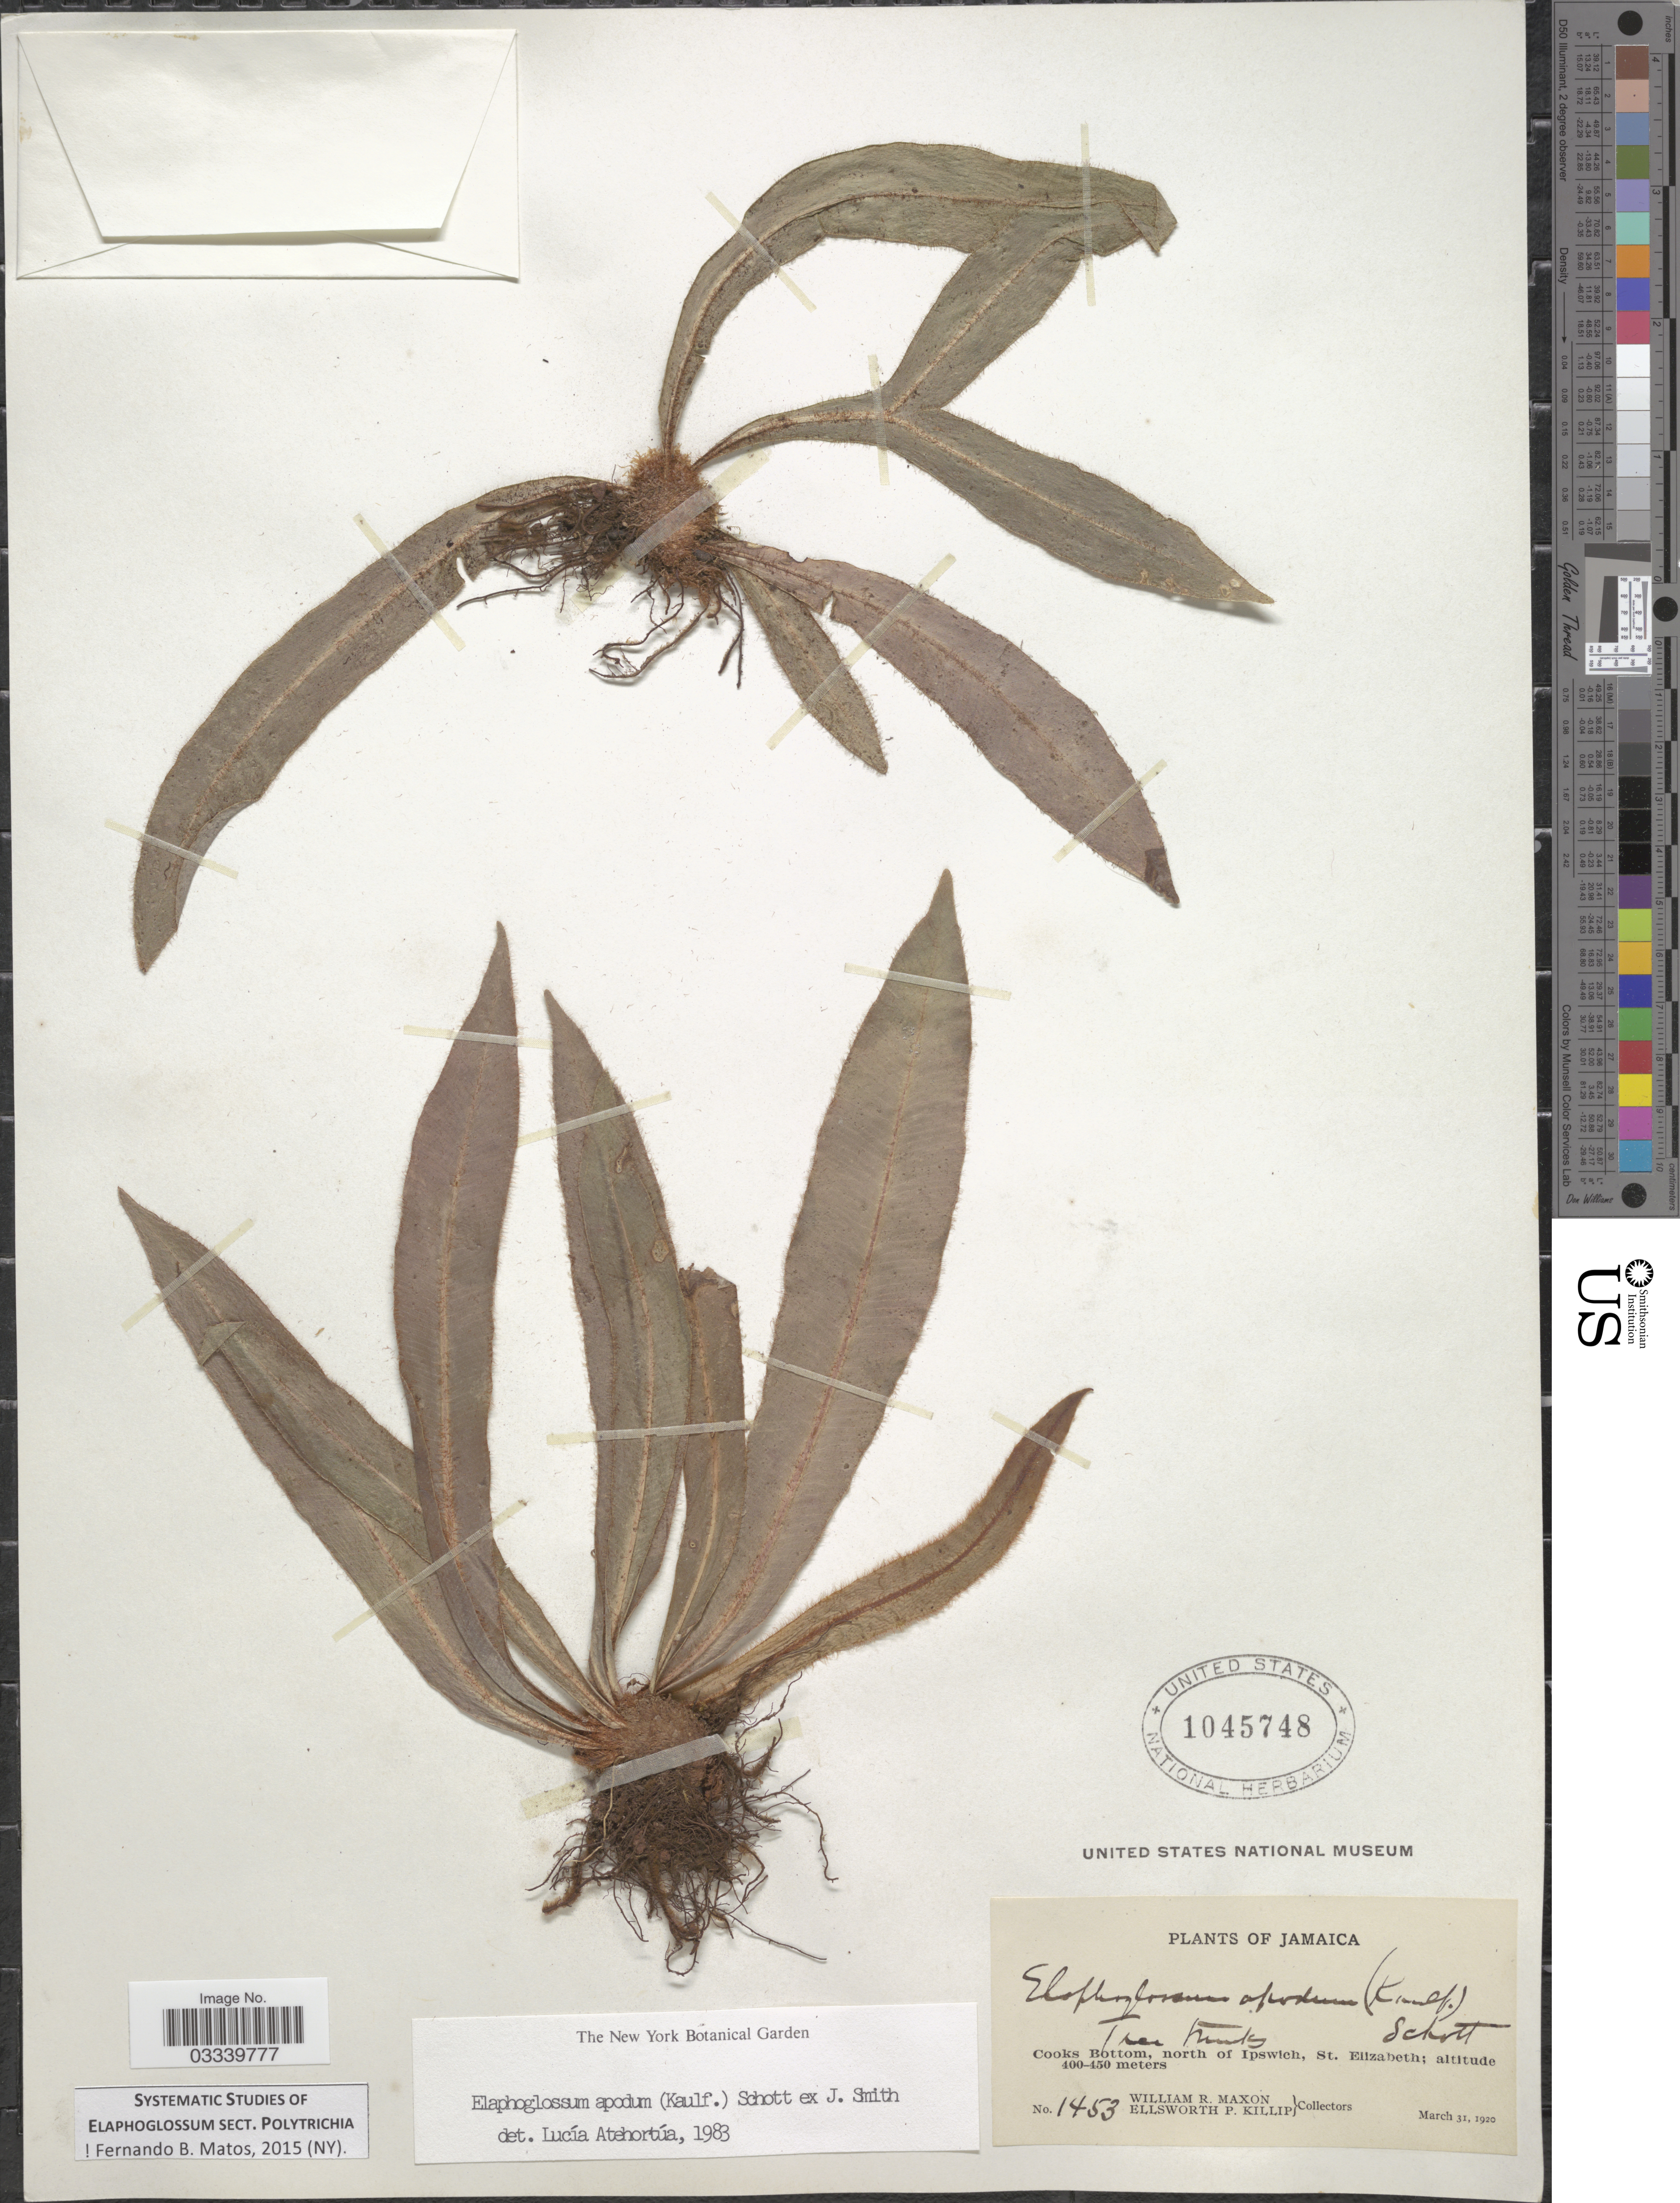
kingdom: Plantae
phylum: Tracheophyta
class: Polypodiopsida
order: Polypodiales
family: Dryopteridaceae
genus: Elaphoglossum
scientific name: Elaphoglossum apodum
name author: (Kaulf.) Schott ex J. Sm.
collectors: W. R. Maxon & E. P. Killip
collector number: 1453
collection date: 1920-03-31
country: Jamaica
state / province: Saint Elizabeth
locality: Cooks Bottom, north of Ipswich.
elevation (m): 400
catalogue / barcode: US 1045748